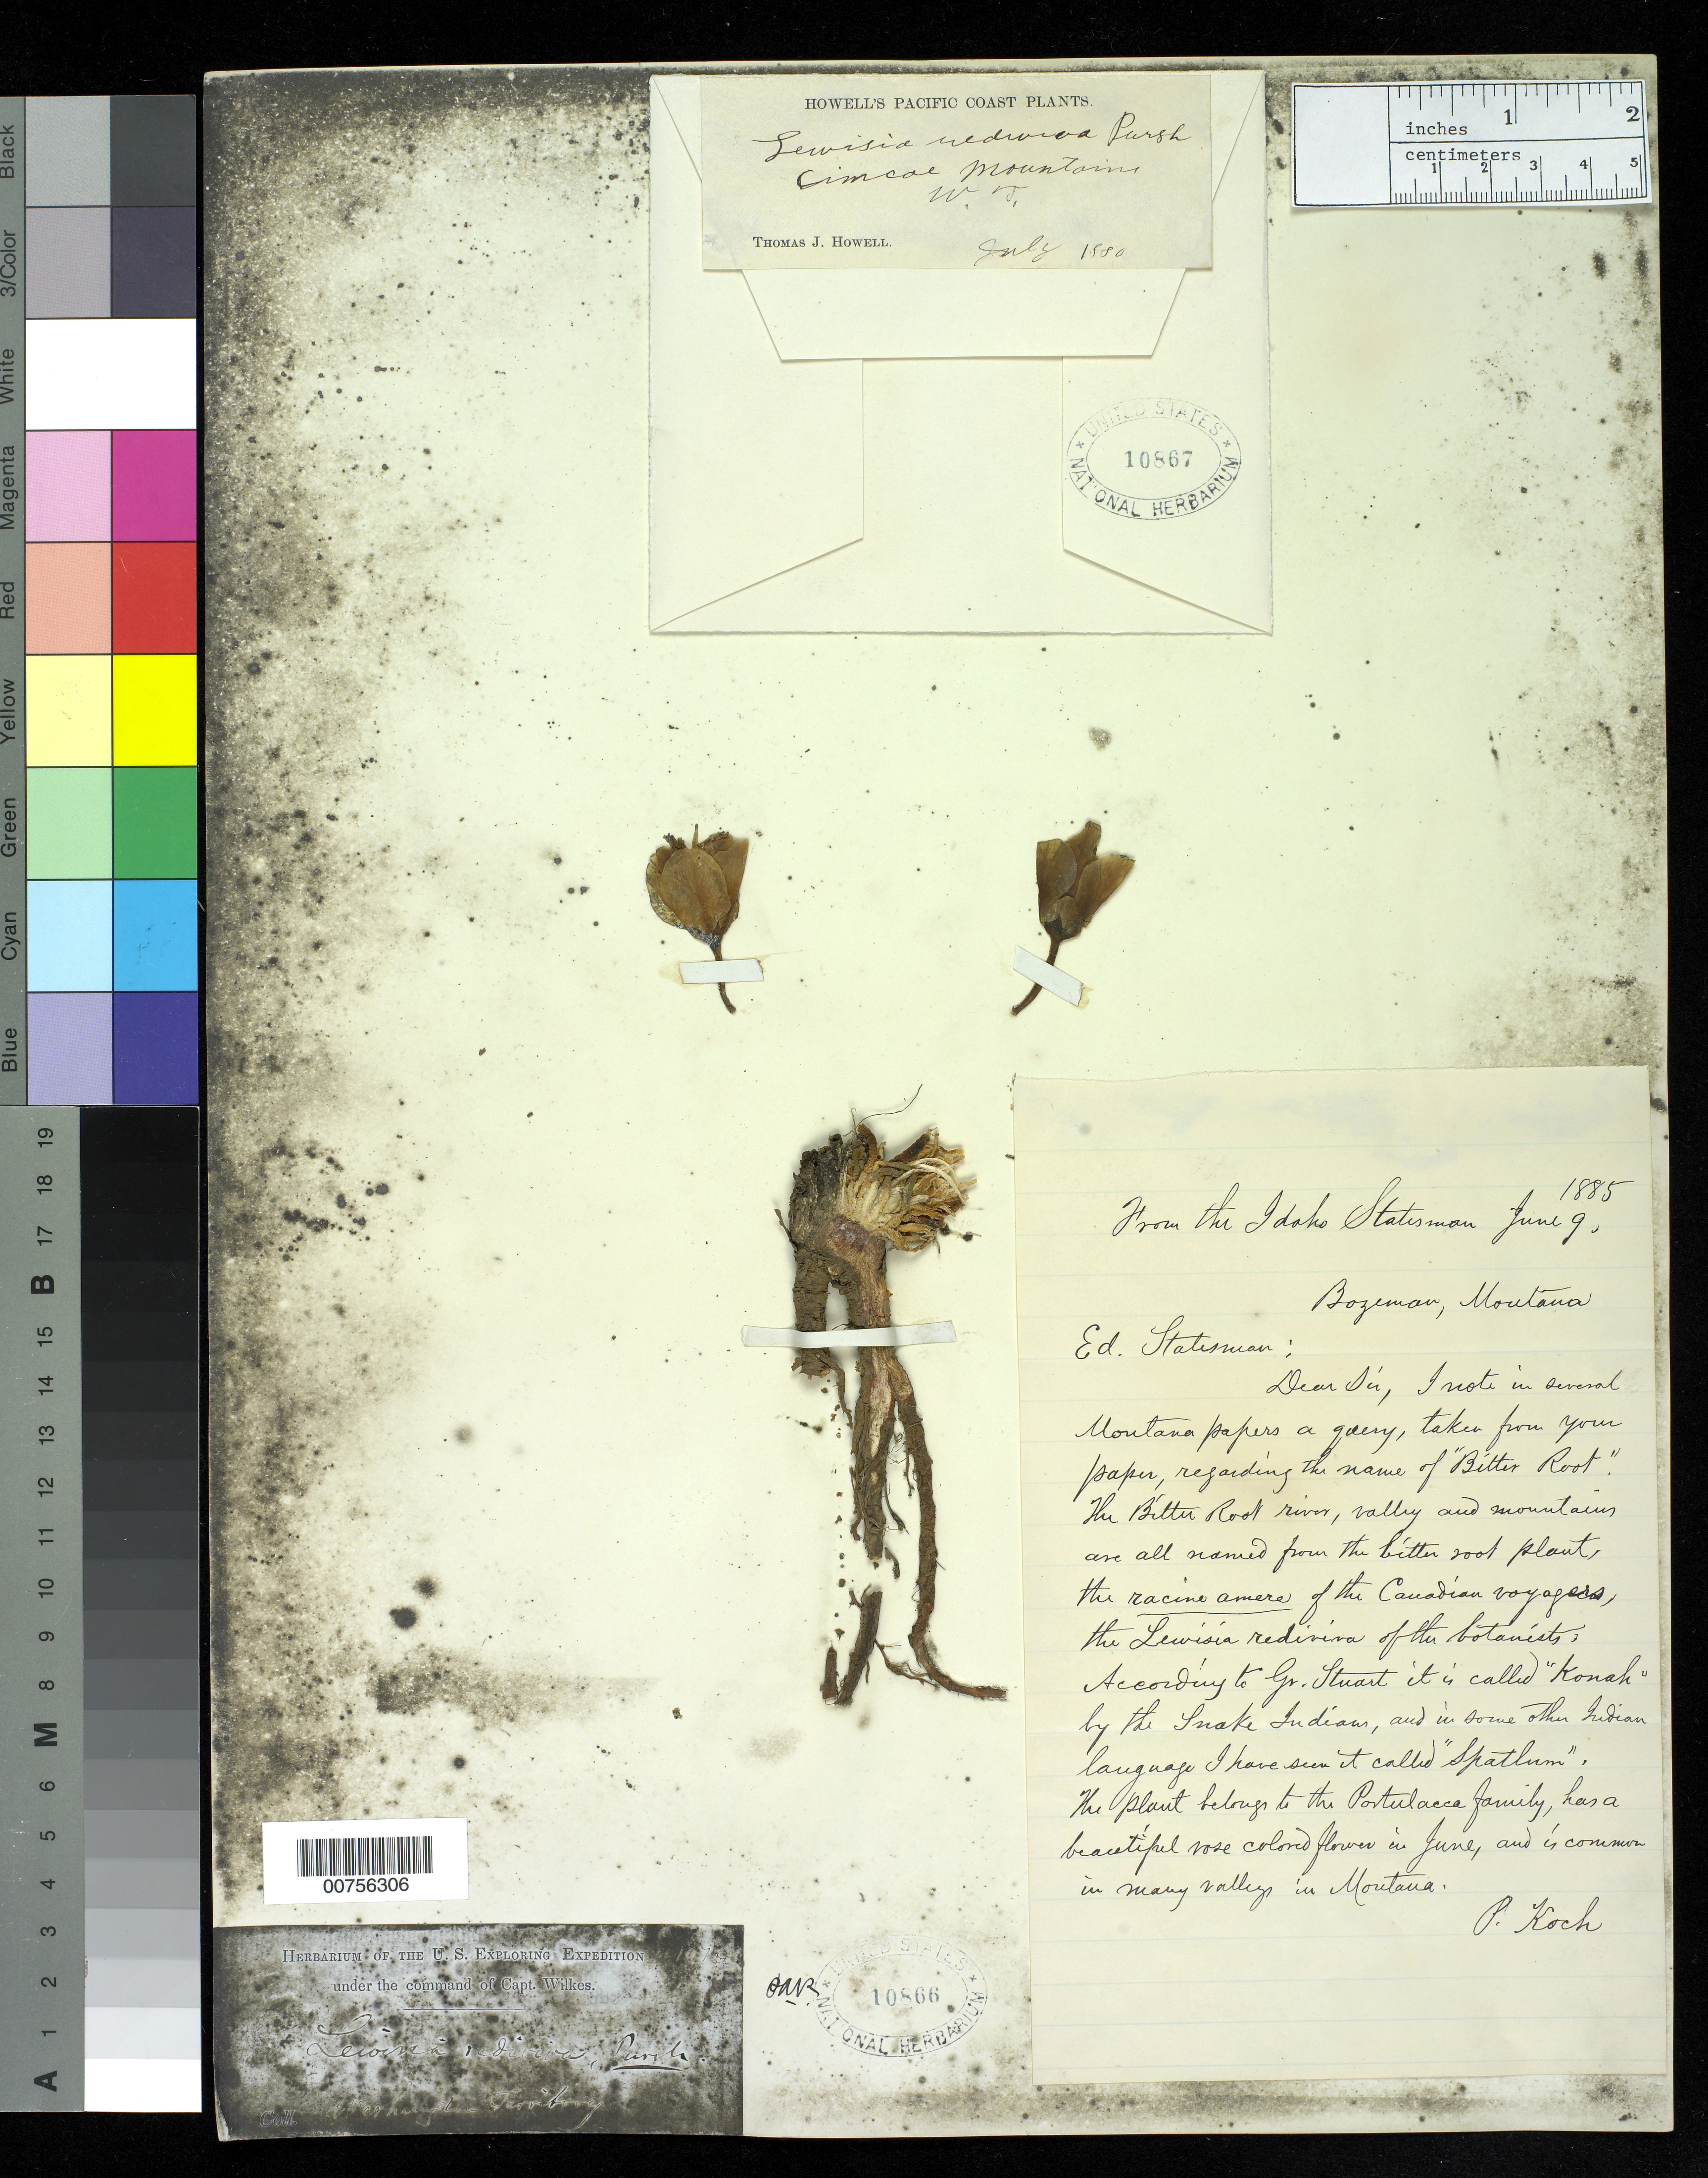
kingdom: Plantae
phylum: Tracheophyta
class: Magnoliopsida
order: Caryophyllales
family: Montiaceae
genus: Lewisia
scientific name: Lewisia rediviva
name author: Pursh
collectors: Wilkes Explor. Exped.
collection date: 1838/1842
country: United States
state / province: Washington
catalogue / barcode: US 10866